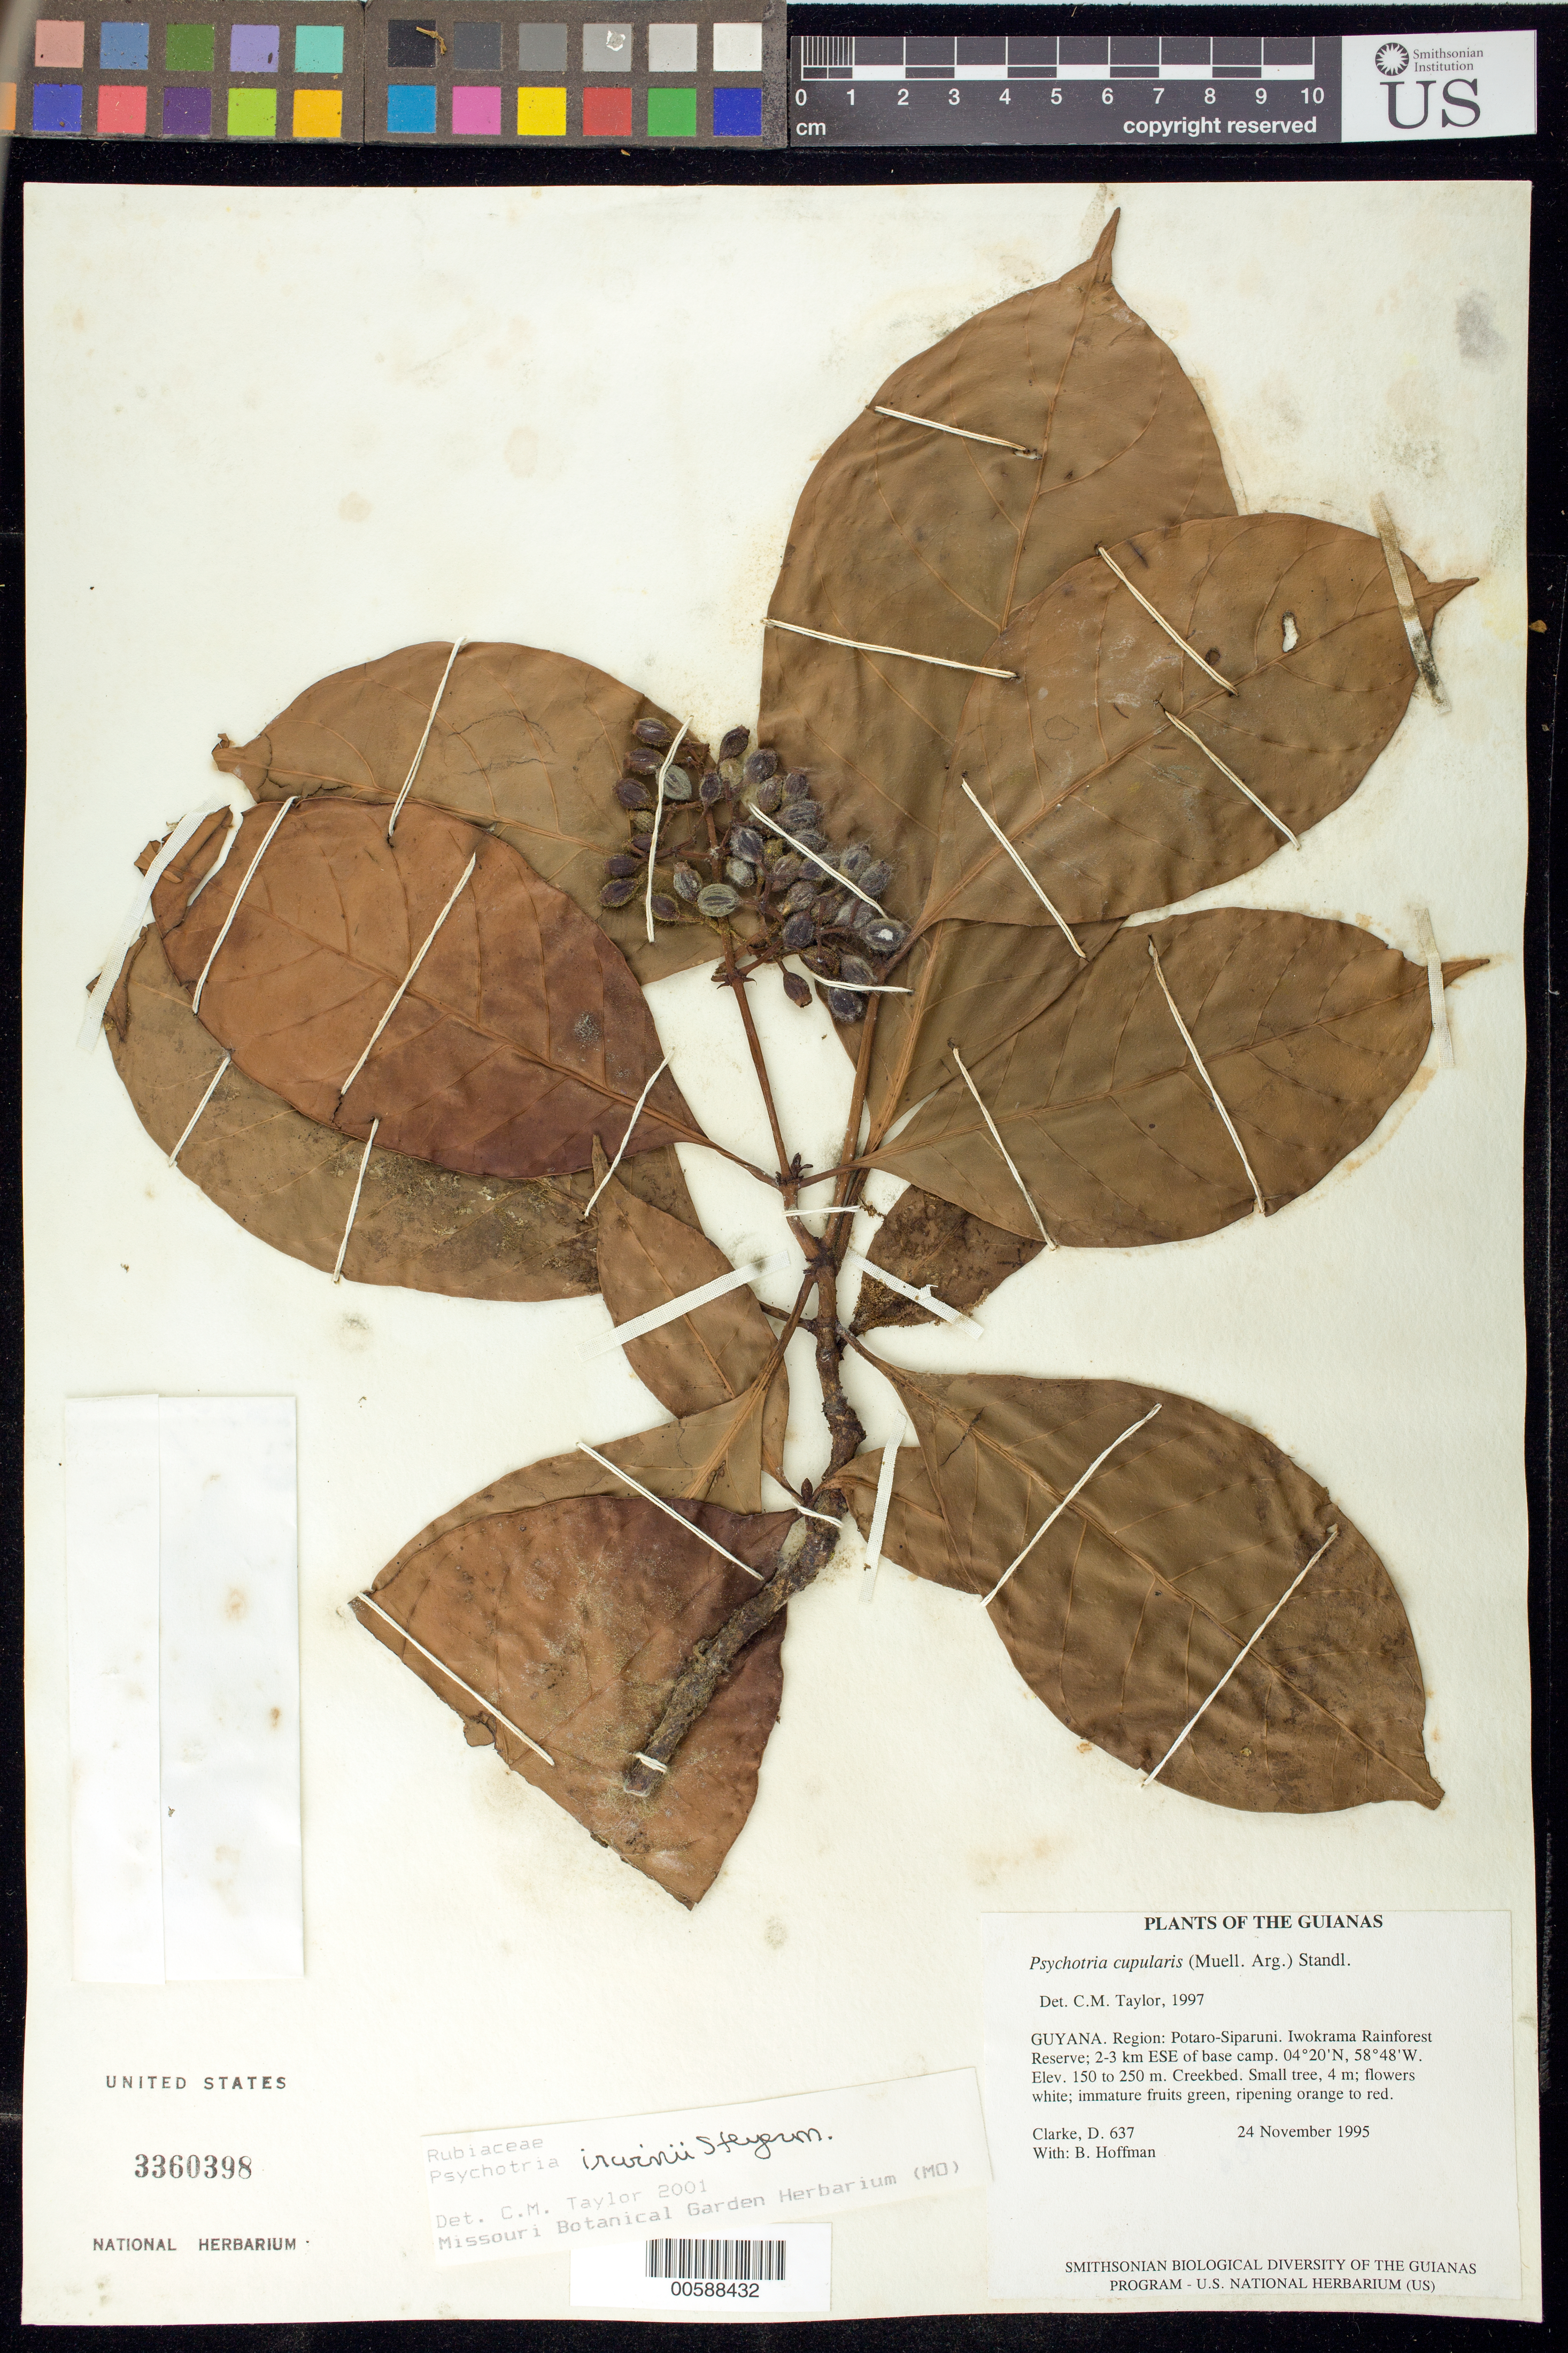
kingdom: Plantae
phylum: Tracheophyta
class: Magnoliopsida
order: Gentianales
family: Rubiaceae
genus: Psychotria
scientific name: Psychotria irwinii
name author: Steyerm.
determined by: Taylor, Charlotte M.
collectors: H. D. Clarke & B. Hoffman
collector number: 637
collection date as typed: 24 November 1995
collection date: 1995-11-24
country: Guyana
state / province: Potaro-Siparuni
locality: Iwokrama Rainforest Reserve; 2-3 km ESE of base camp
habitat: Creekbed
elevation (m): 150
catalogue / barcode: US 3360398